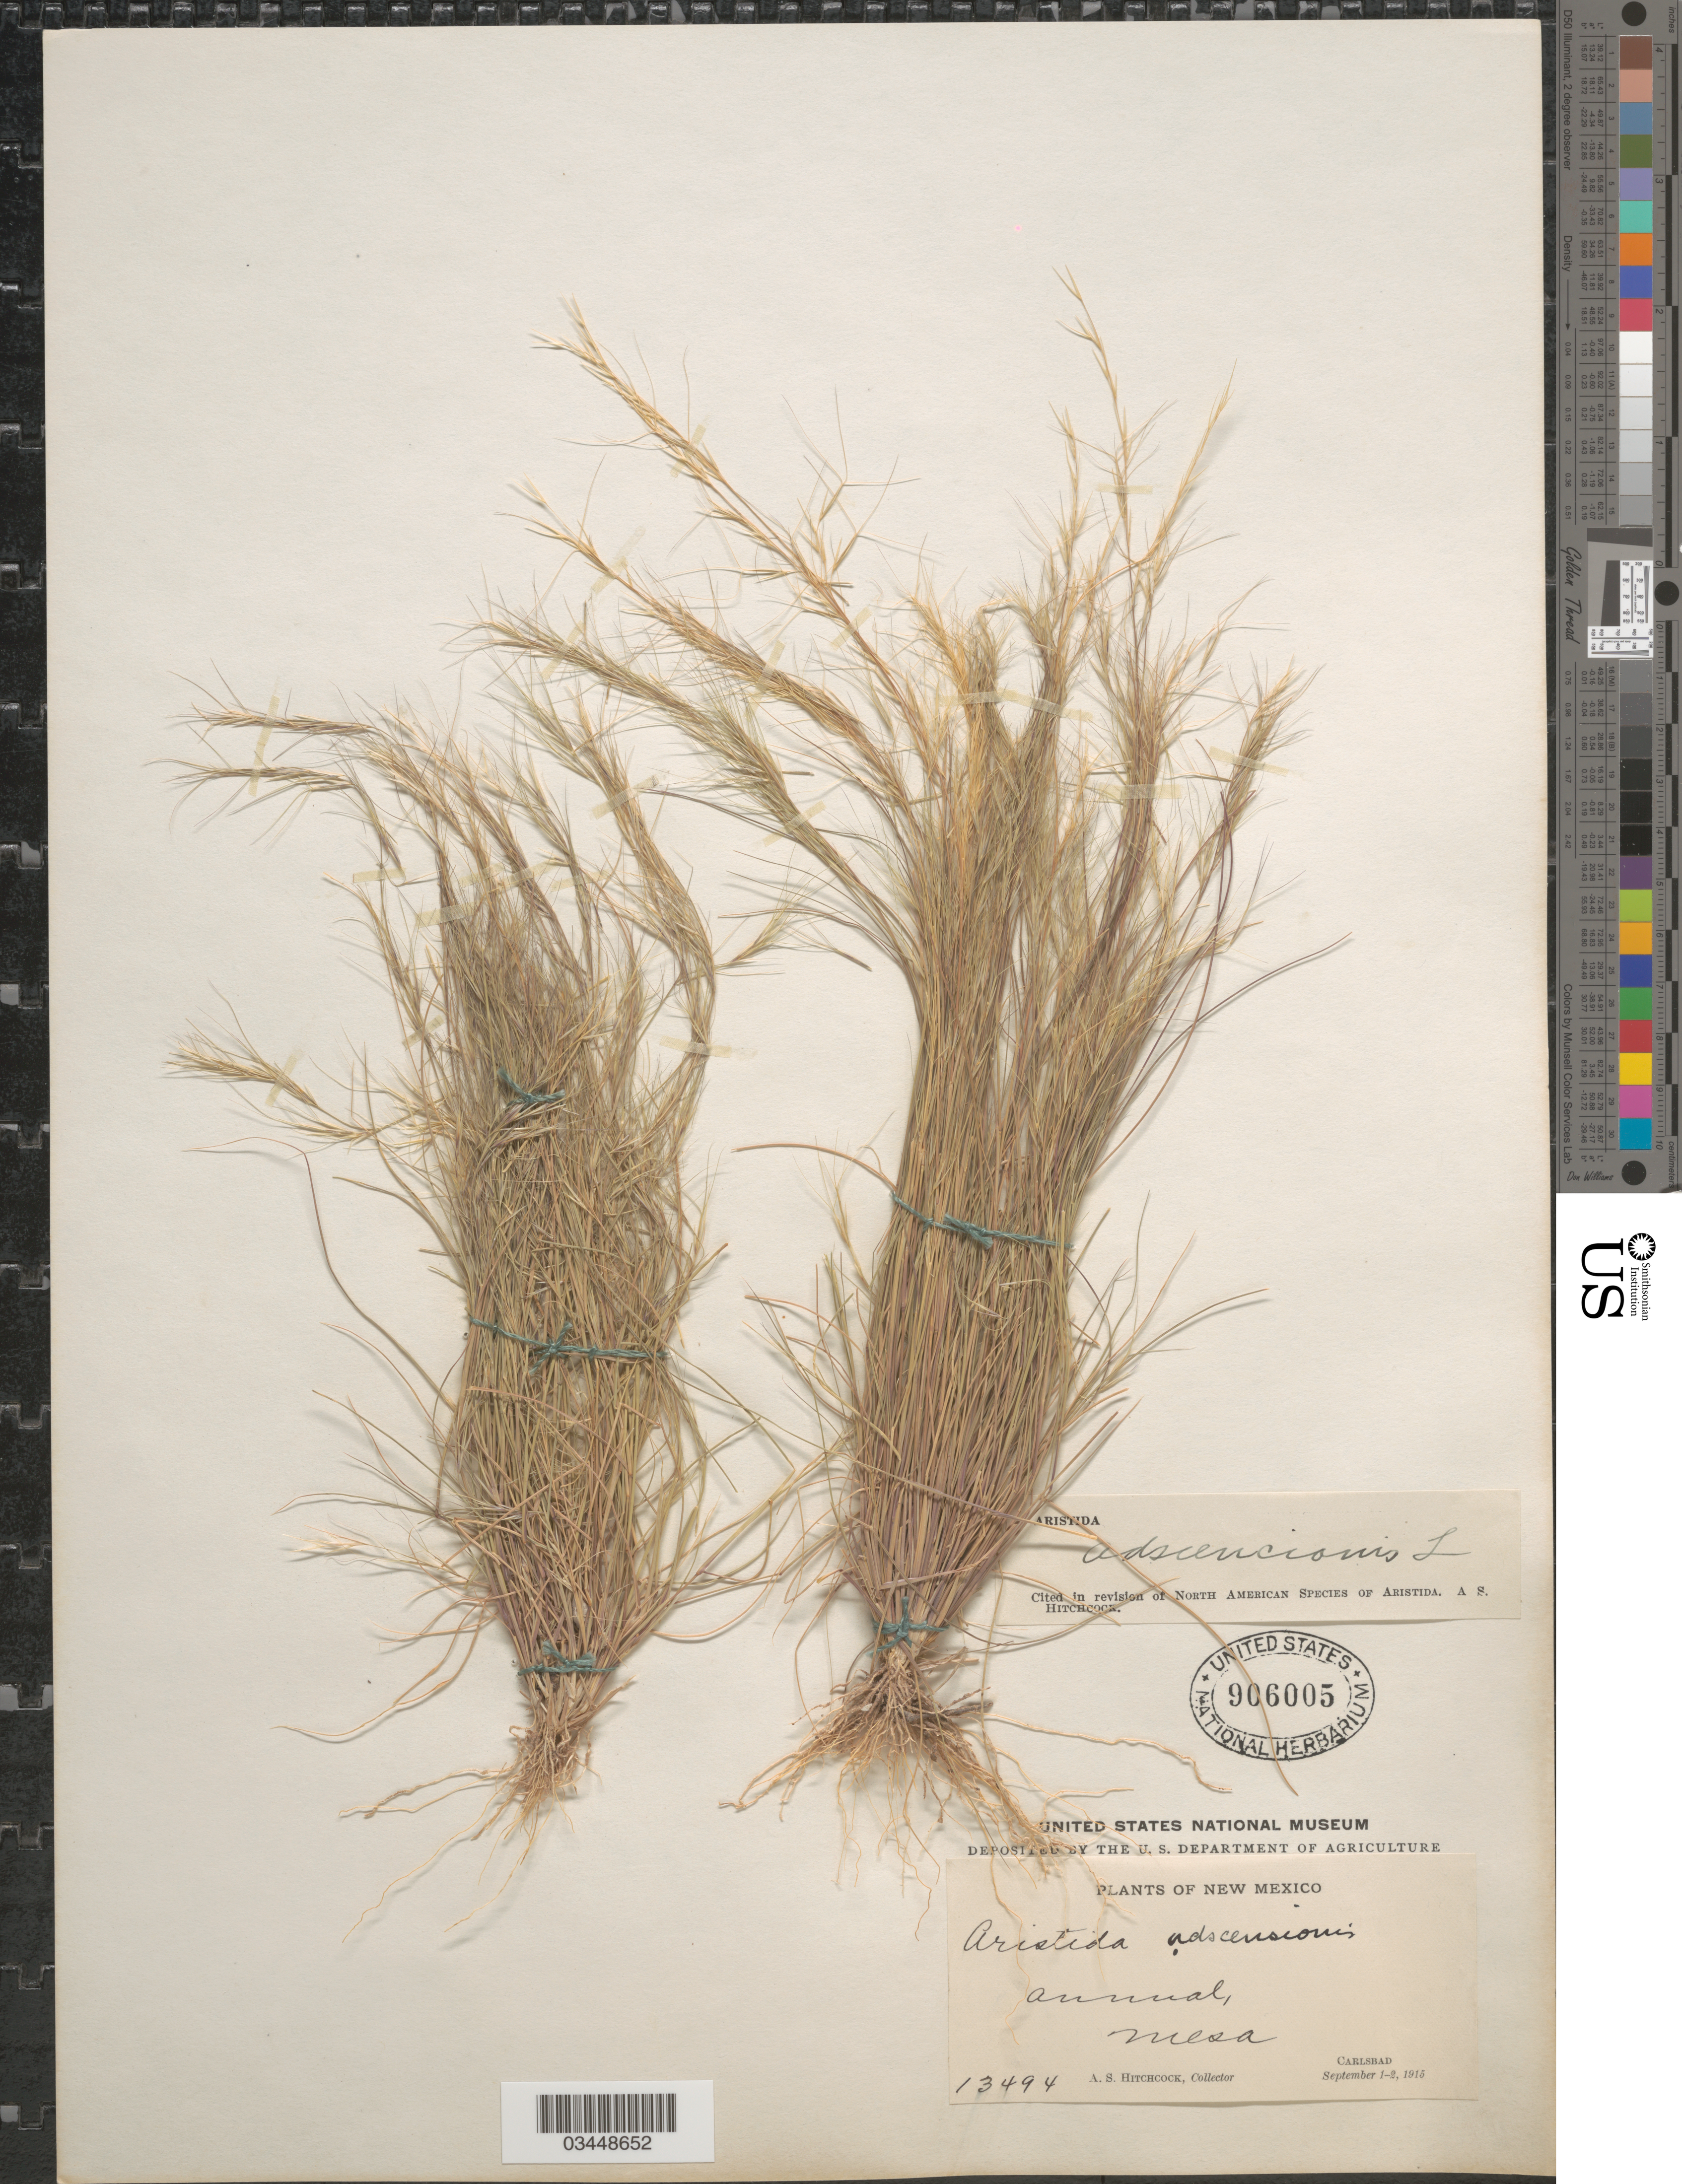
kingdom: Plantae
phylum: Tracheophyta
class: Liliopsida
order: Poales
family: Poaceae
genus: Aristida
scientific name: Aristida adscensionis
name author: L.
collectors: A. S. Hitchcock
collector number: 13494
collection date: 1915-09-01/1915-09-02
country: United States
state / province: New Mexico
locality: Mesa. Carlsbad.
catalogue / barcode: US 906005